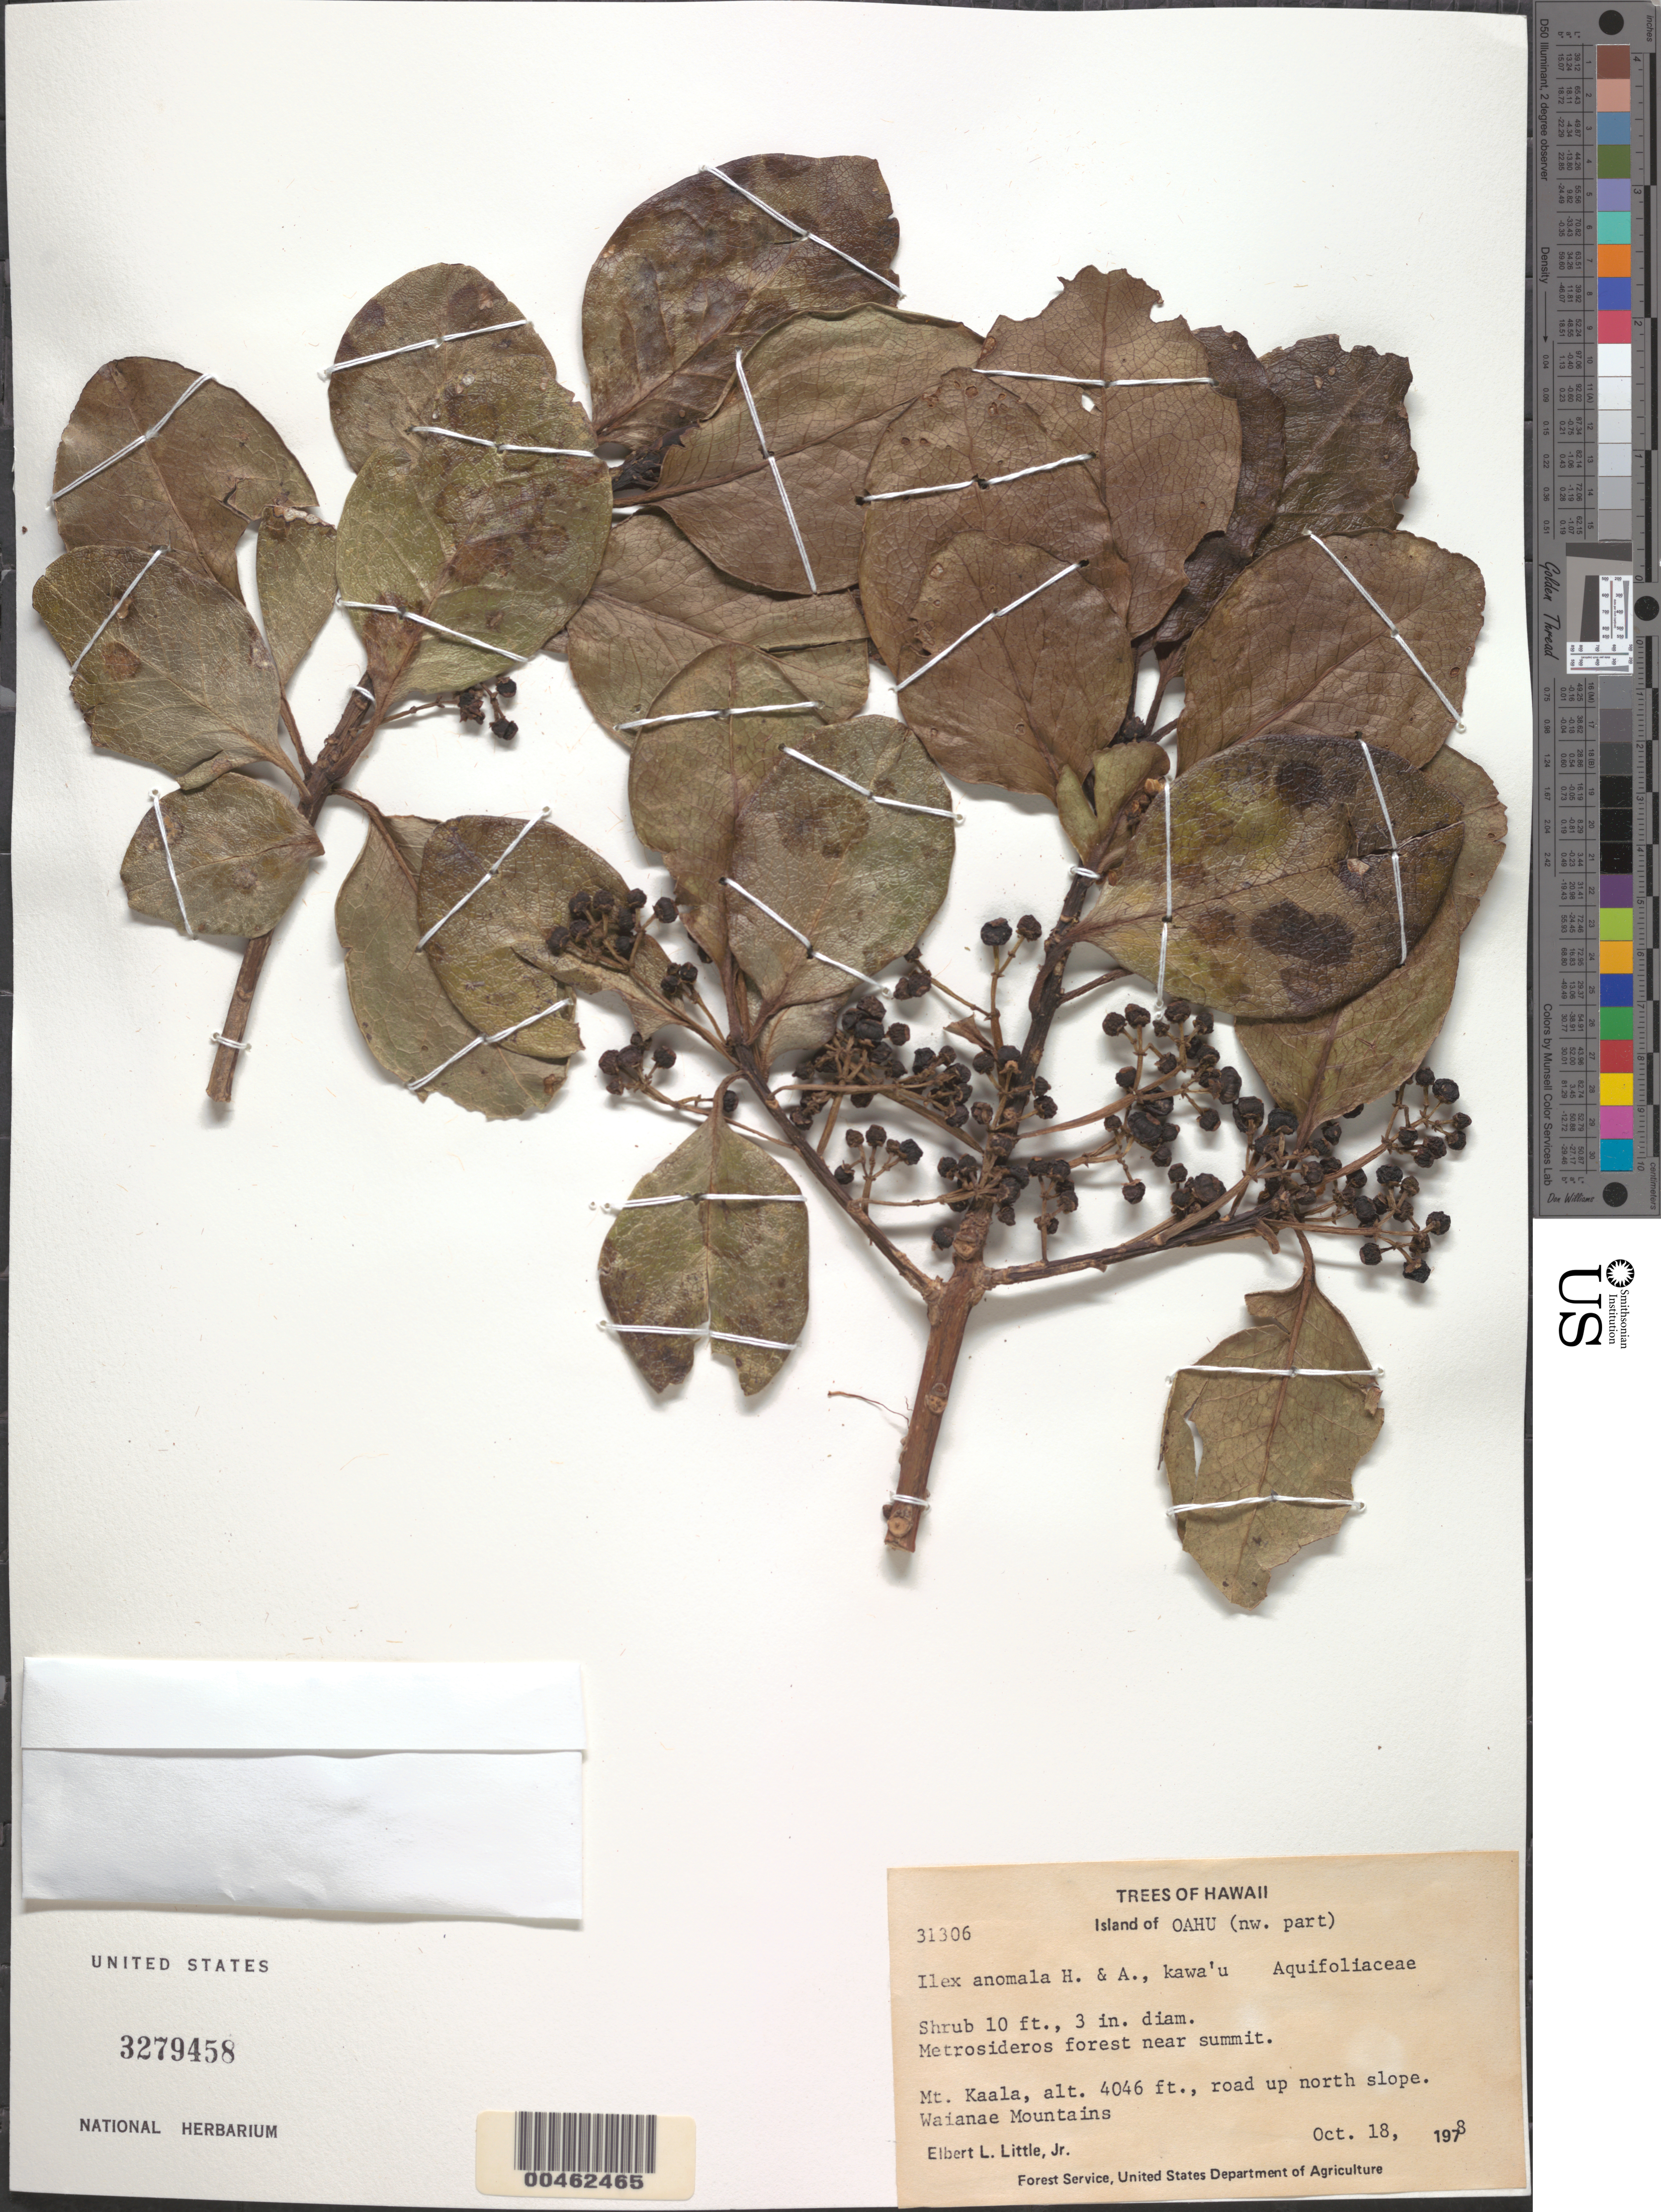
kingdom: Plantae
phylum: Tracheophyta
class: Magnoliopsida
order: Aquifoliales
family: Aquifoliaceae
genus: Ilex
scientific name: Ilex anomala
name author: Hook. & Arn.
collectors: E. L. Little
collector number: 31306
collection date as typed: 18 Oct 1978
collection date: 1978-10-18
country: United States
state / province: Hawaii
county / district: Honolulu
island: Oahu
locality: NW part of Oahu, Mt. Kaala, road up N slope, Waianae Mountains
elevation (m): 1233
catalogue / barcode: US 3279458